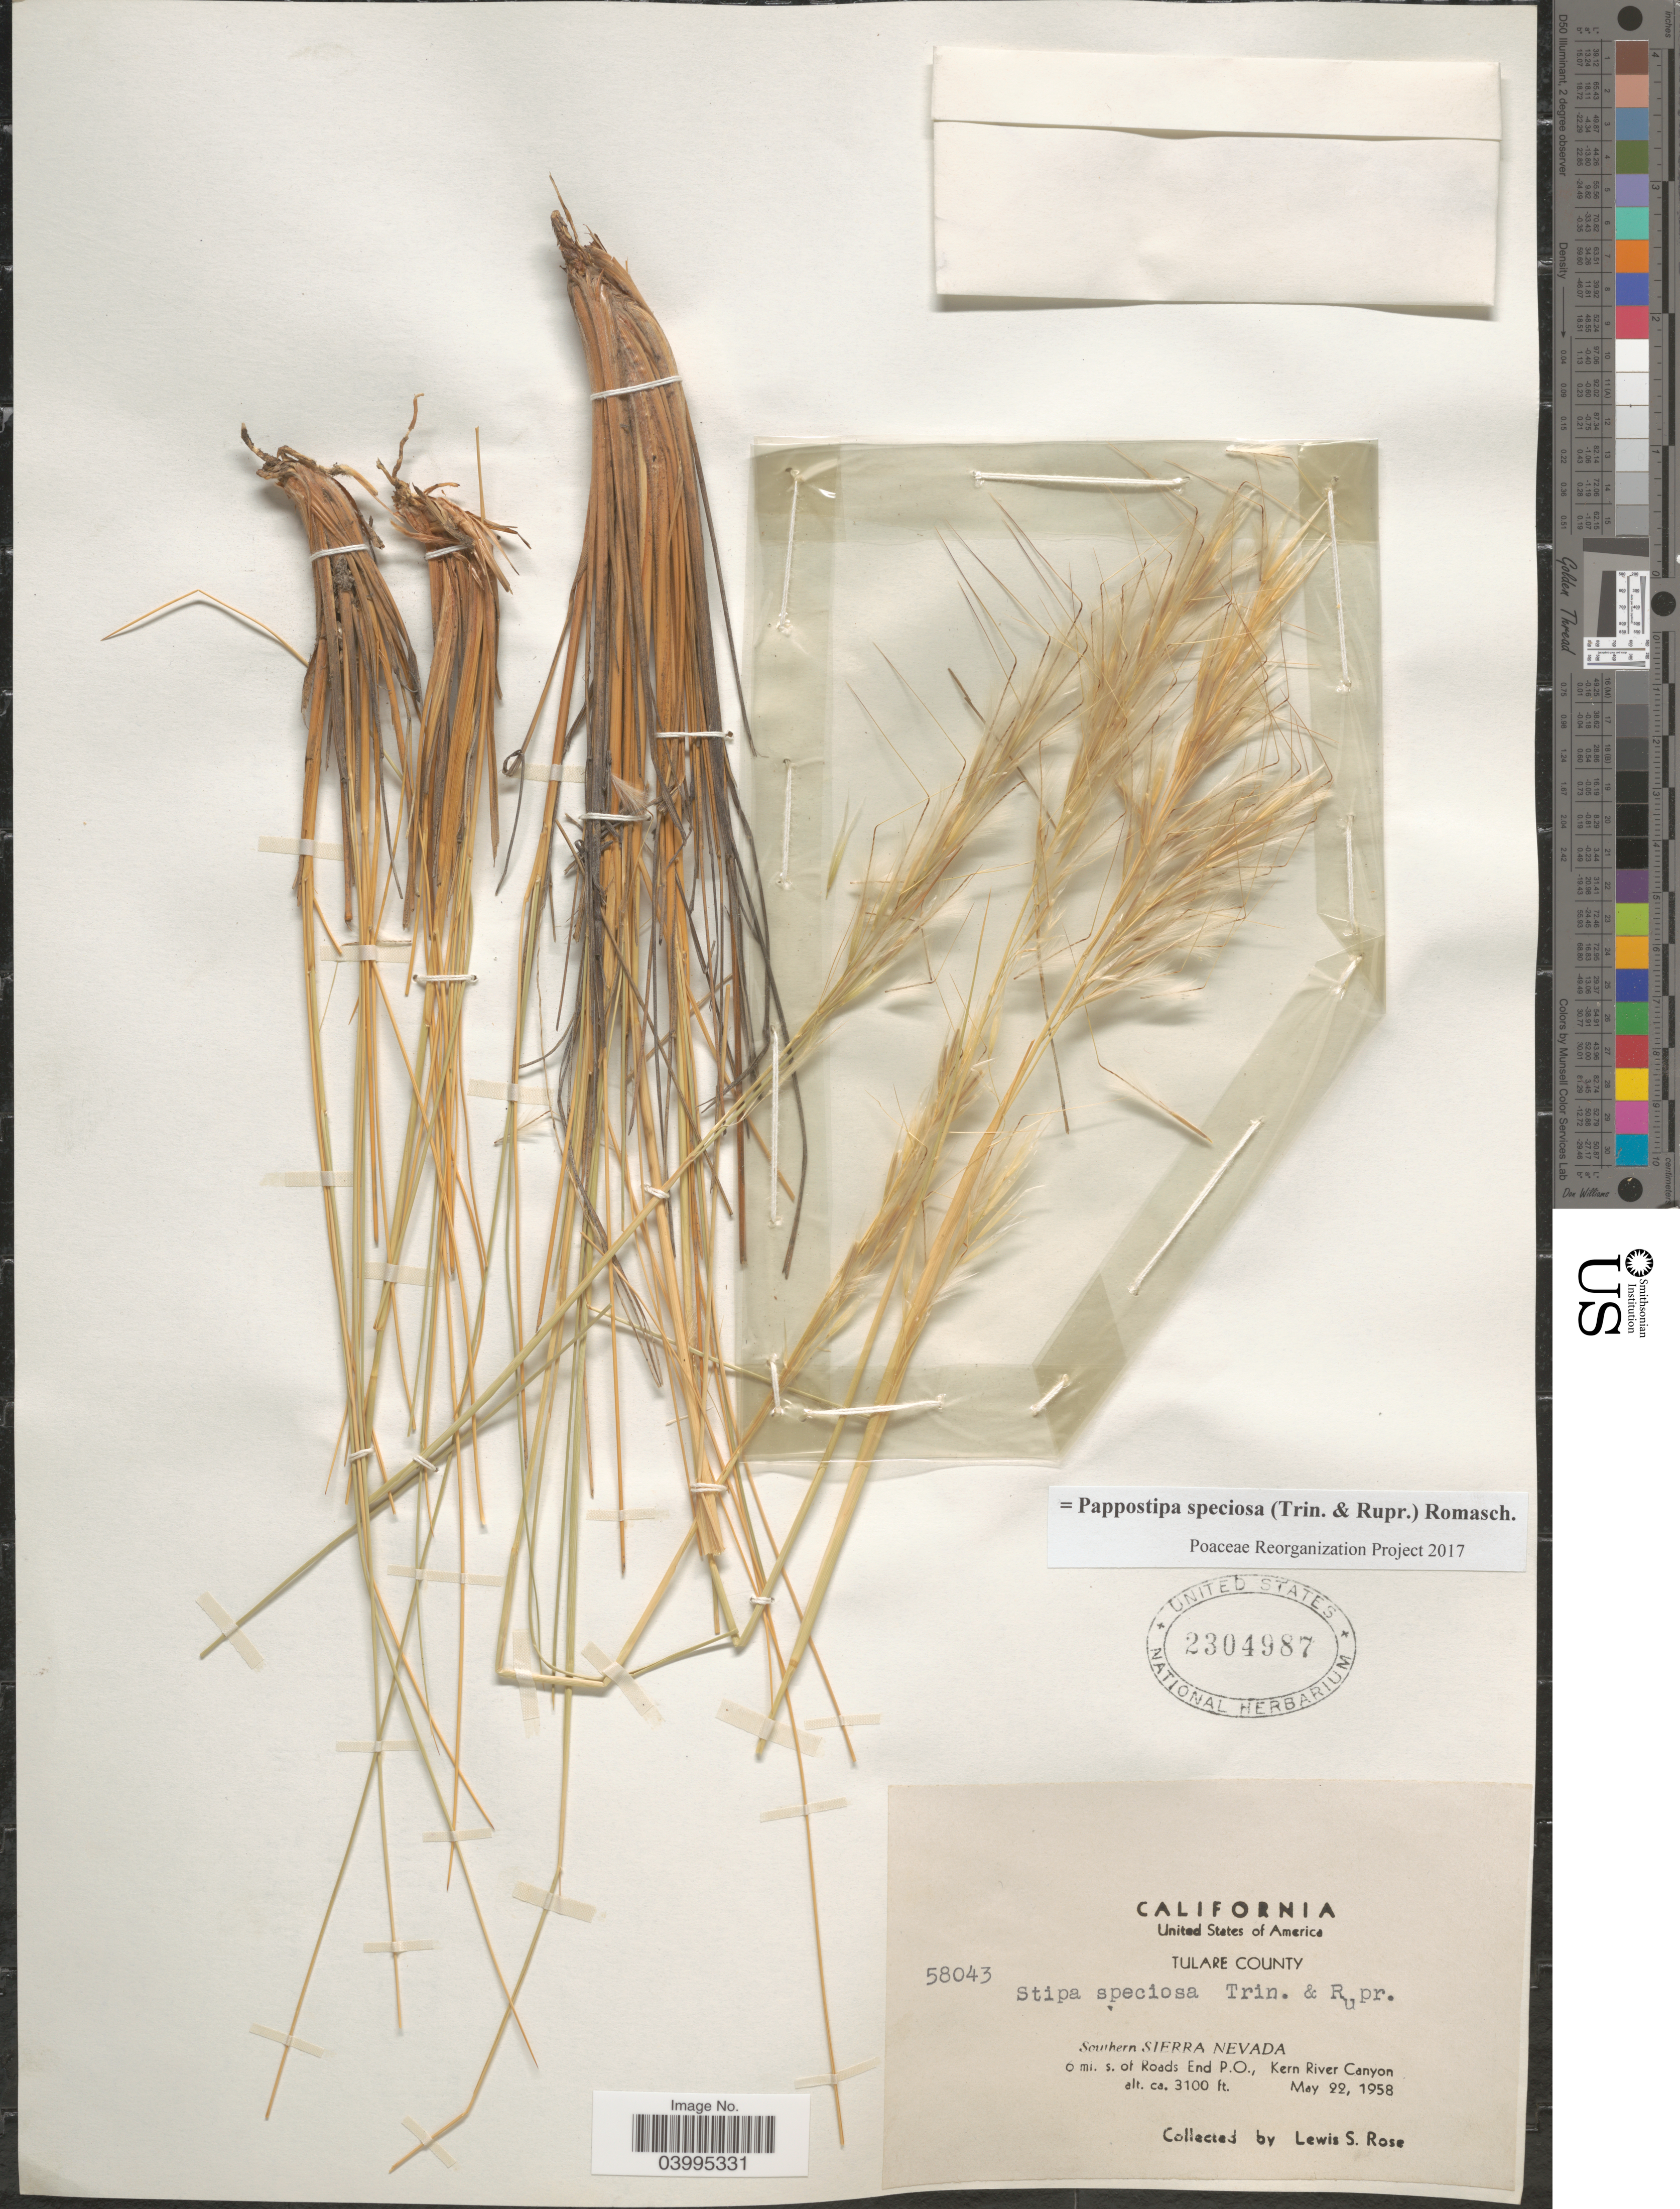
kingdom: Plantae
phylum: Tracheophyta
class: Liliopsida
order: Poales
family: Poaceae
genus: Pappostipa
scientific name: Pappostipa speciosa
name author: (Trin. & Rupr.) Romasch.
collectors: L. S. Rose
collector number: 58043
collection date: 1958-05-22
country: United States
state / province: California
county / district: Tulare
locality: Tulare County. Southern Sierra Nevada. 6 mi. s. of Roads End P.O., Kern River Canyon.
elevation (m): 945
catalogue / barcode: US 2304987